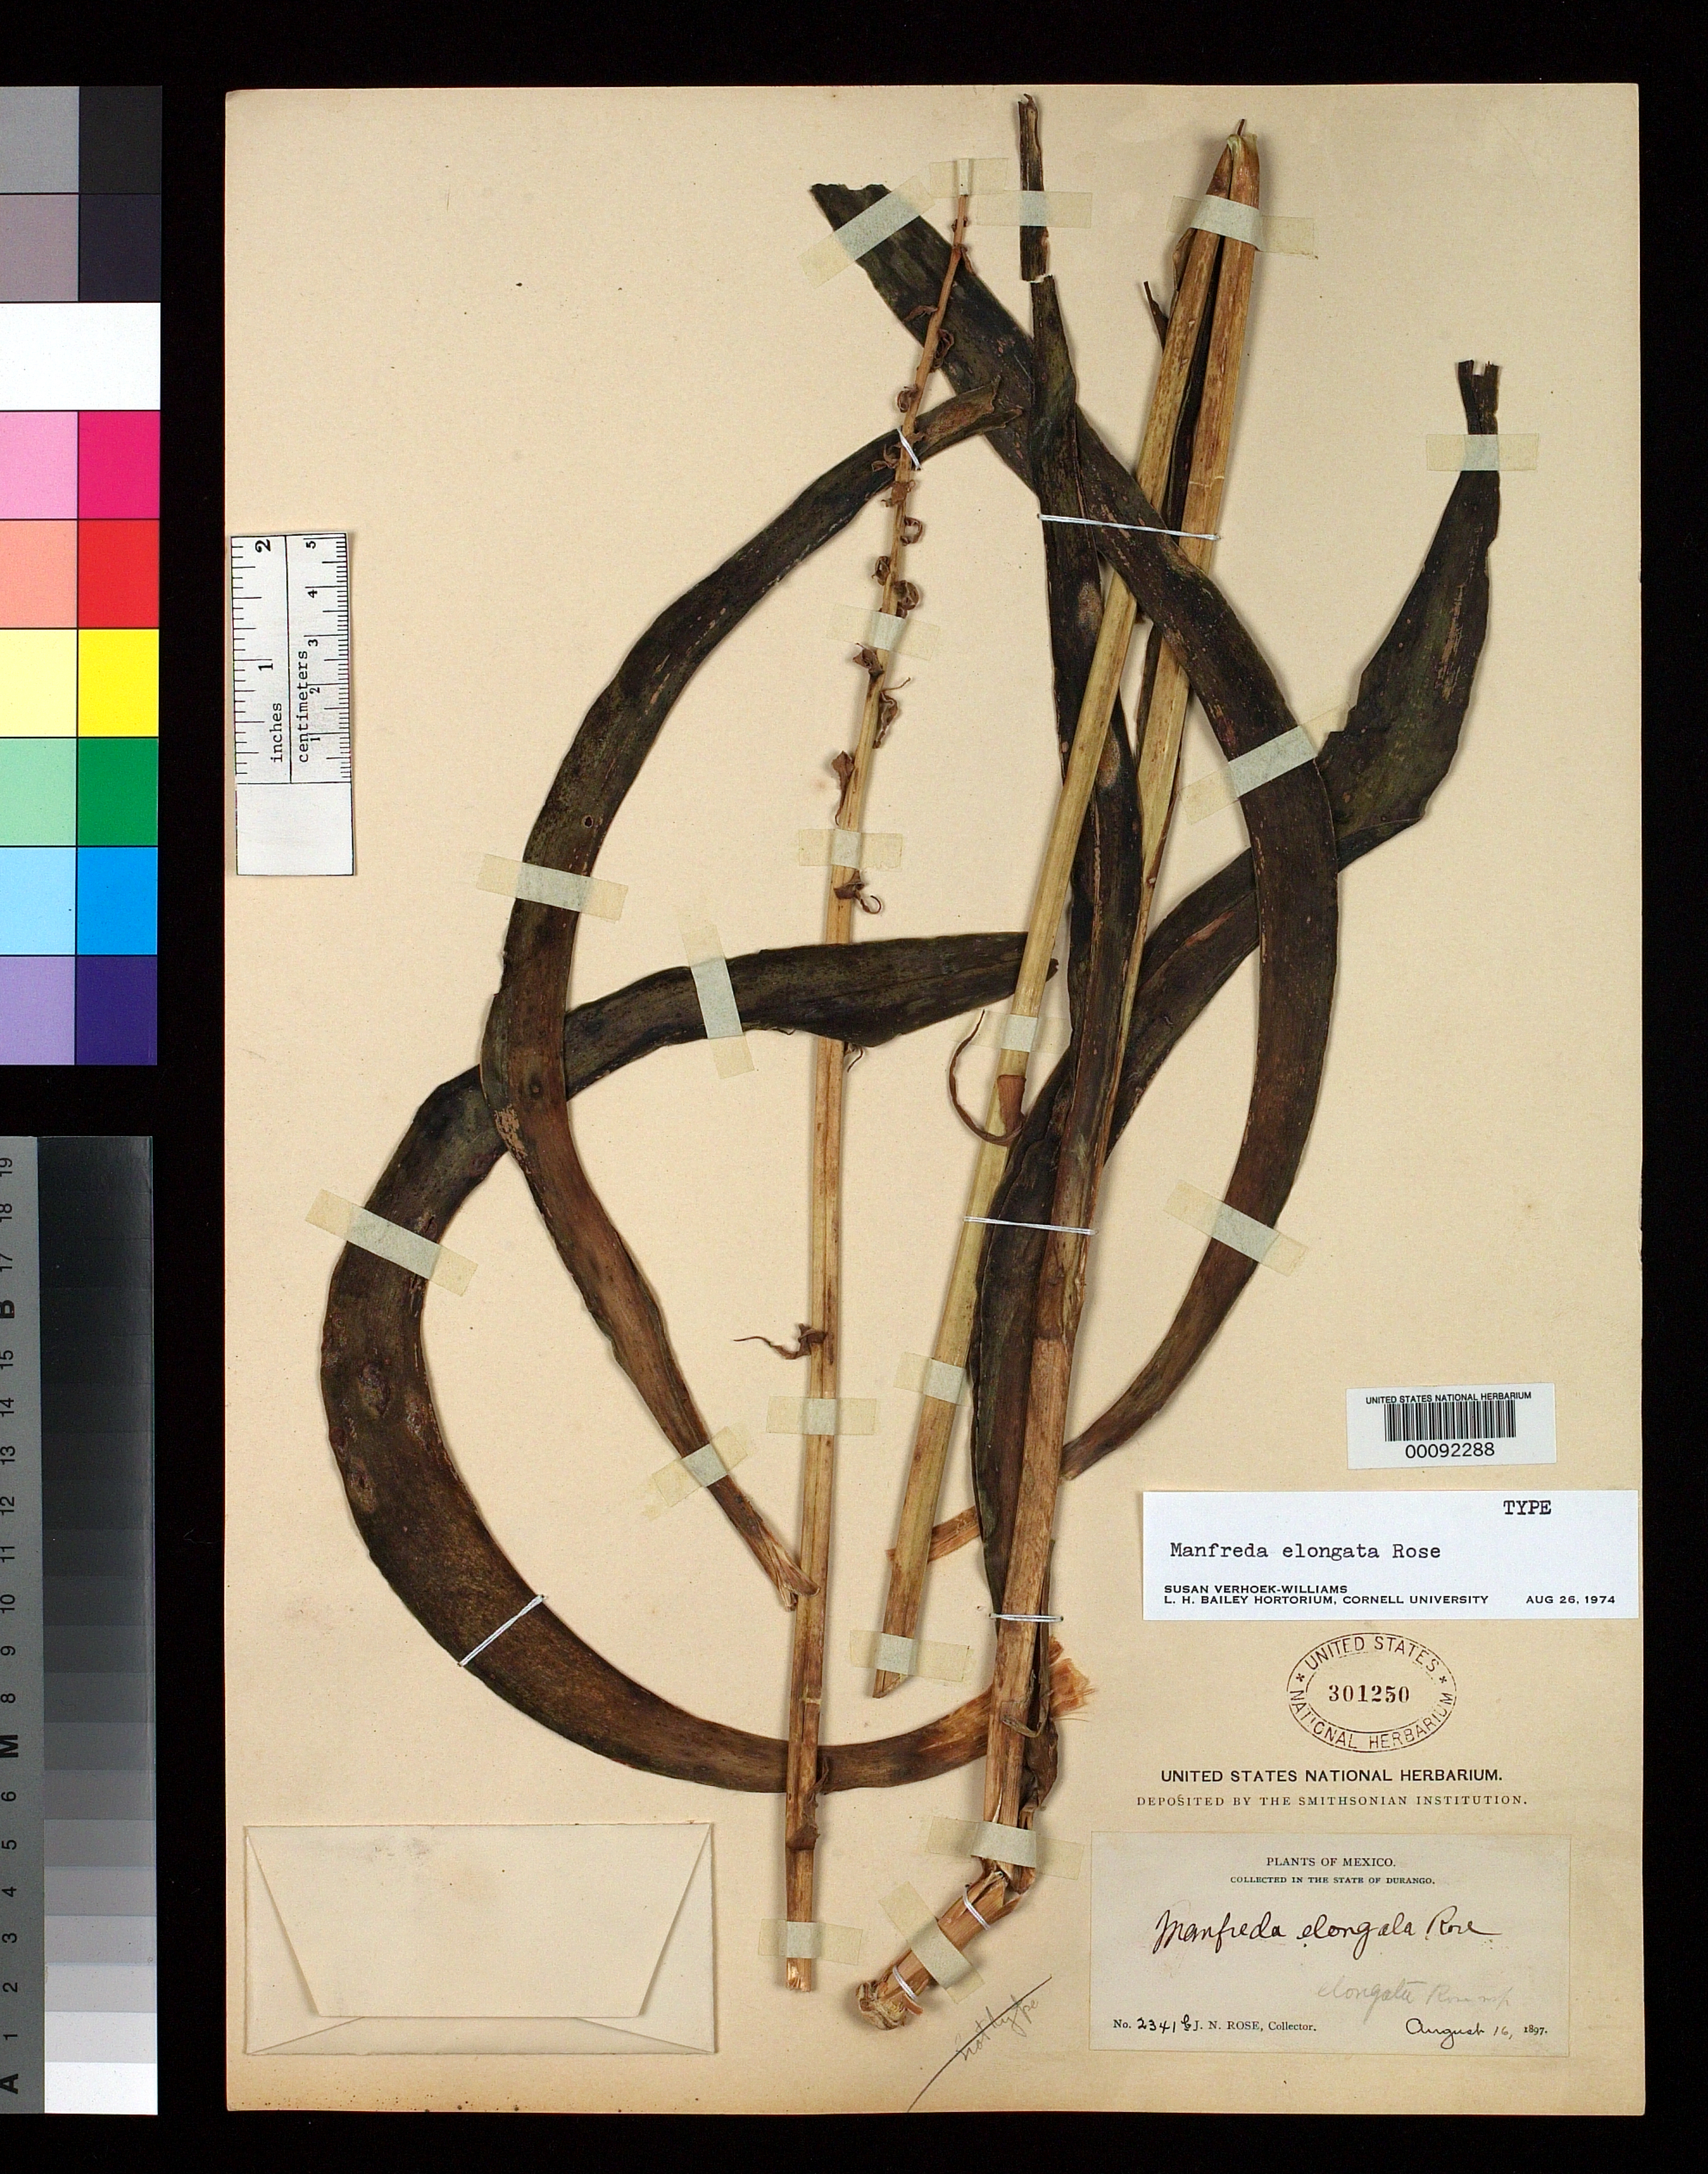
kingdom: Plantae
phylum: Tracheophyta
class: Liliopsida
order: Asparagales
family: Asparagaceae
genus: Manfreda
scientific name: Manfreda elongata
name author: Rose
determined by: Verhoek-Williams, S. E.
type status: Type Collection; Lectotype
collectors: J. N. Rose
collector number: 2341b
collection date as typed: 16 Aug 1897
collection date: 1897-08-16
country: Mexico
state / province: Durango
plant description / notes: Protologue cites "no. 2341"; US has 2 sheets with this number, both annotated [Rose script?] as "Manfreda elongata Rose": Rose 2341 (USNH 301249) & Rose 2341b (USNH 301250), apparently representing a mixed collection [the 2 sheets are annotated as different taxa by both S. Verhoek-Williams (1974) and C. Castillejos Cruz (2007)]. Rose 2341b (USNH 301250) annotated as "type" by Verhoek-Williams (whereas USNH 301249, Rose 2341, annotated as "not type"; description does seem to be based on 2341b rather than 2341). Rose 2341b is cited (1989) as "holotype" by McVaugh, taken here as representing effective lectotypification.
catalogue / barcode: US 301250